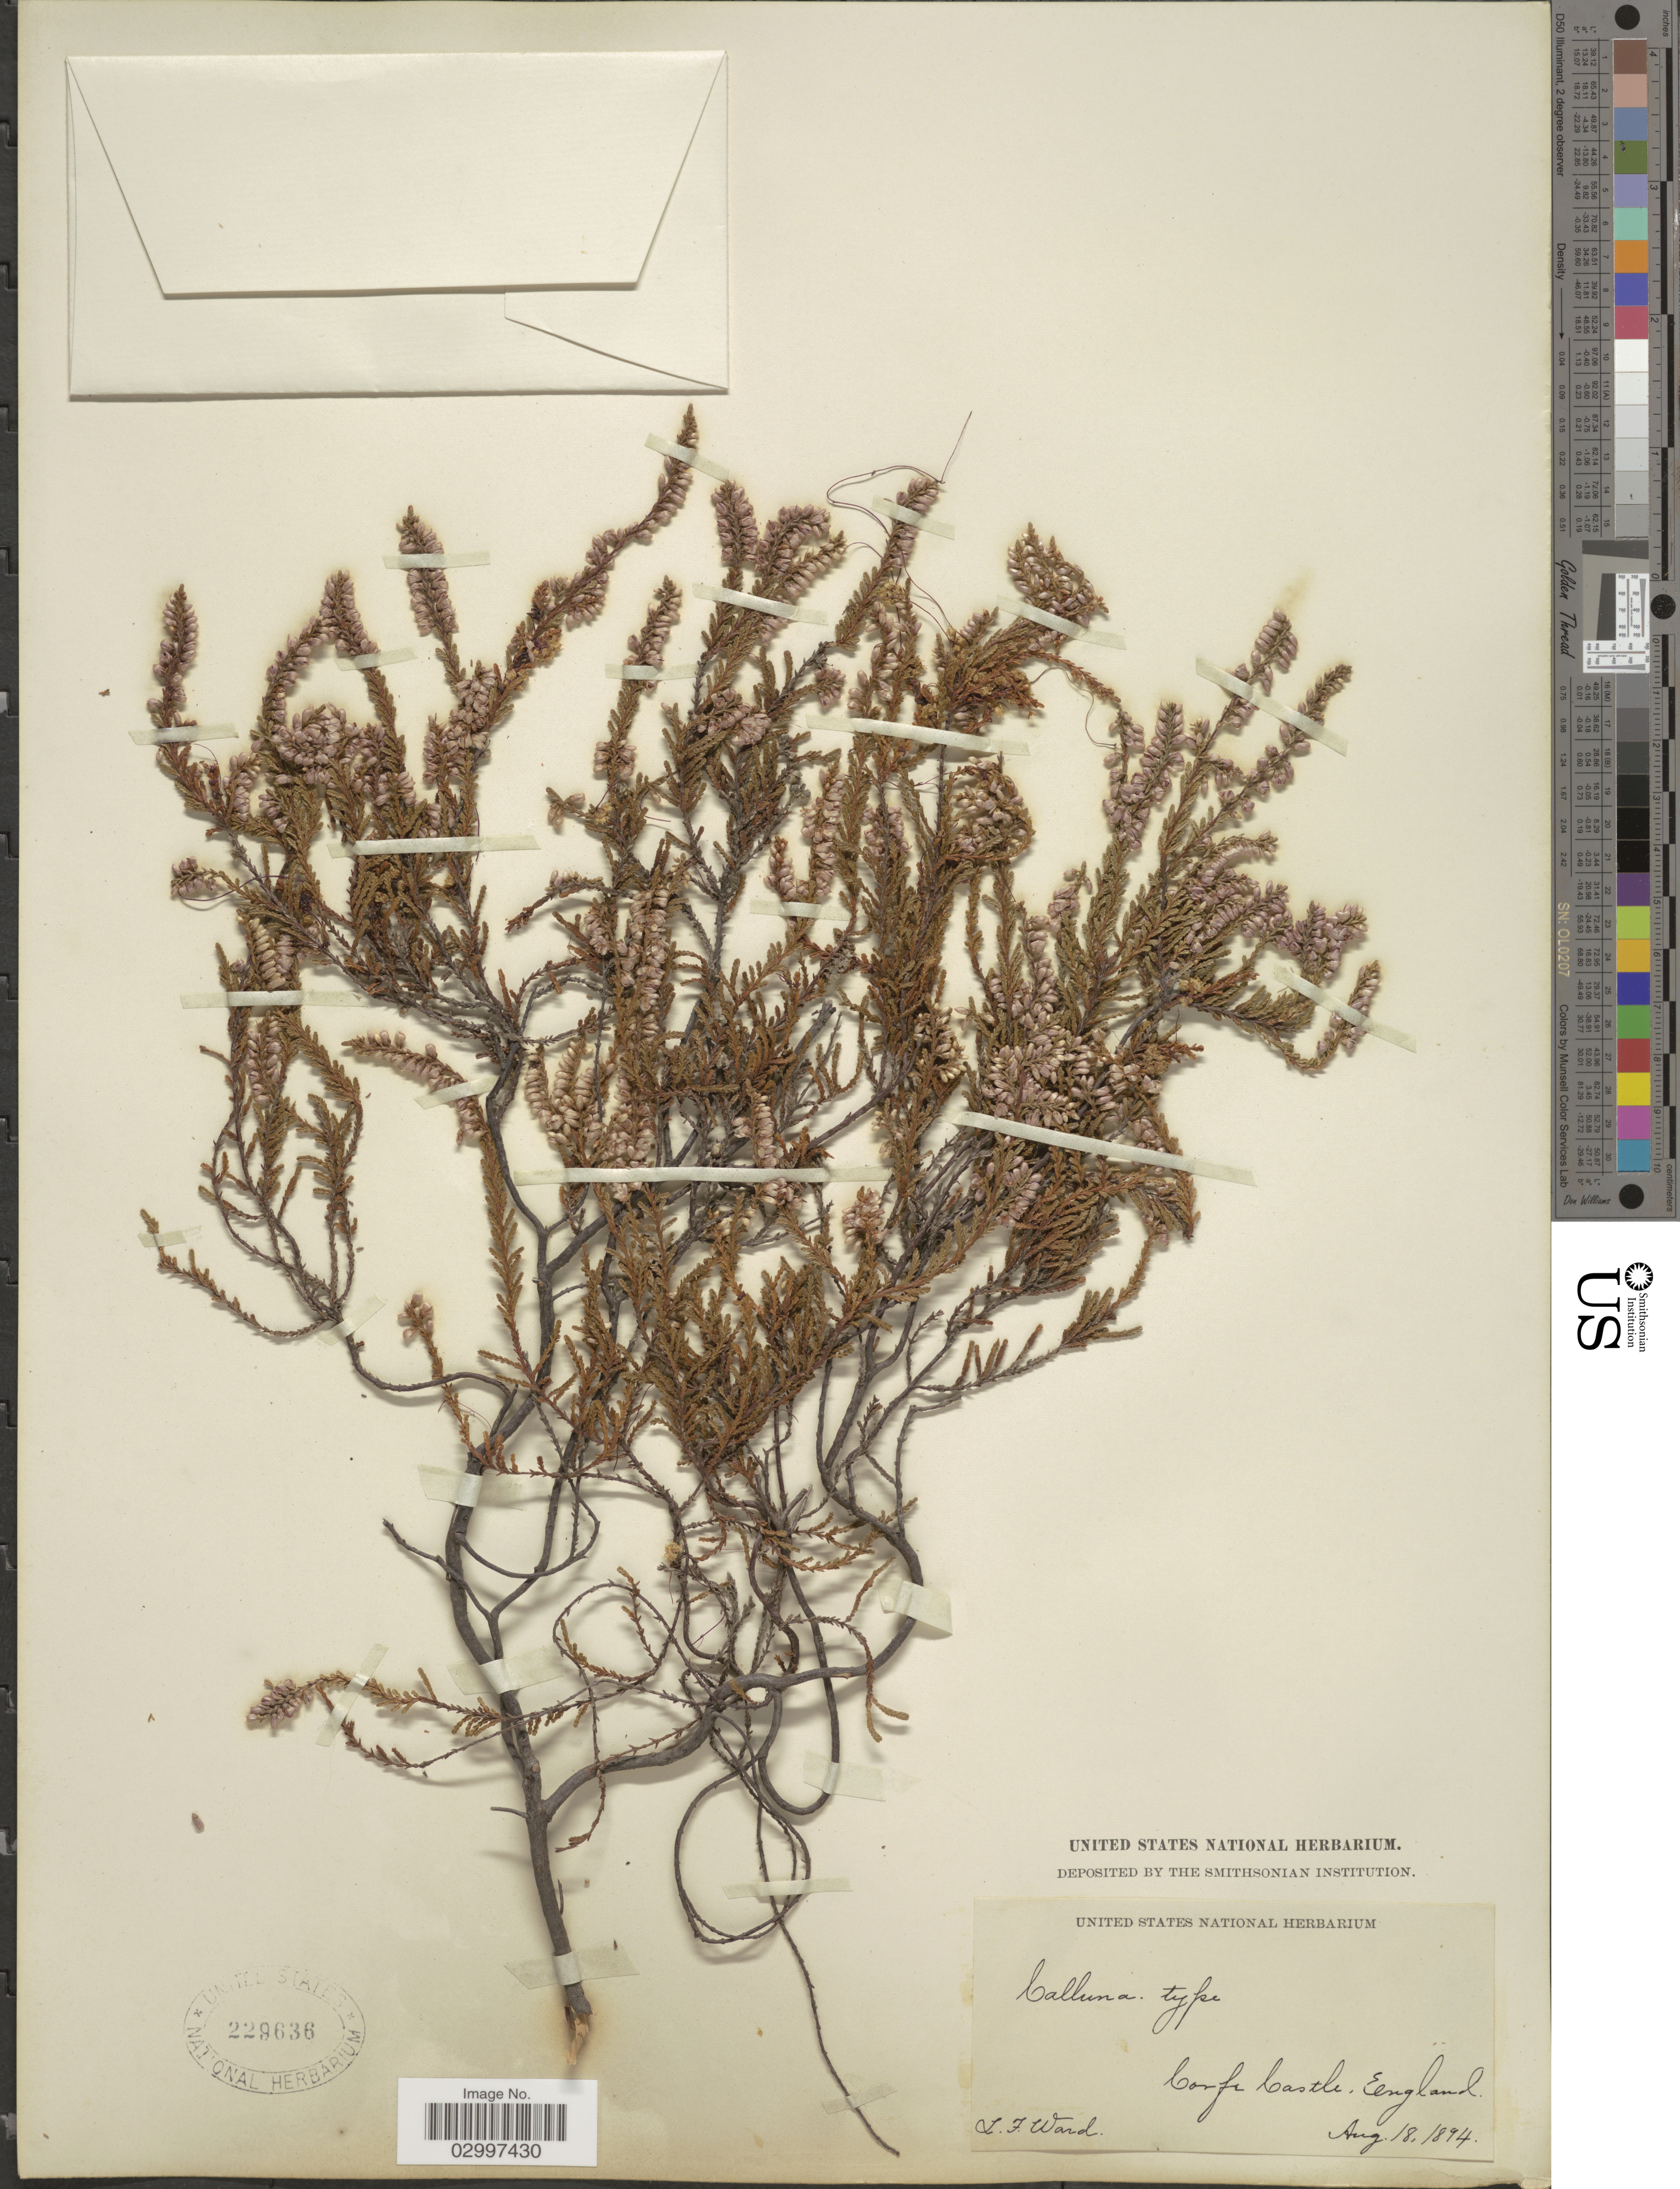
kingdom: Plantae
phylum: Tracheophyta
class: Magnoliopsida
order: Ericales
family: Ericaceae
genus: Calluna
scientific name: Calluna vulgaris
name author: (L.) Hull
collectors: L. Ward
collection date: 1894-08-18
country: United Kingdom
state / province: England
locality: Corfe Castle.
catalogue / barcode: US 229636